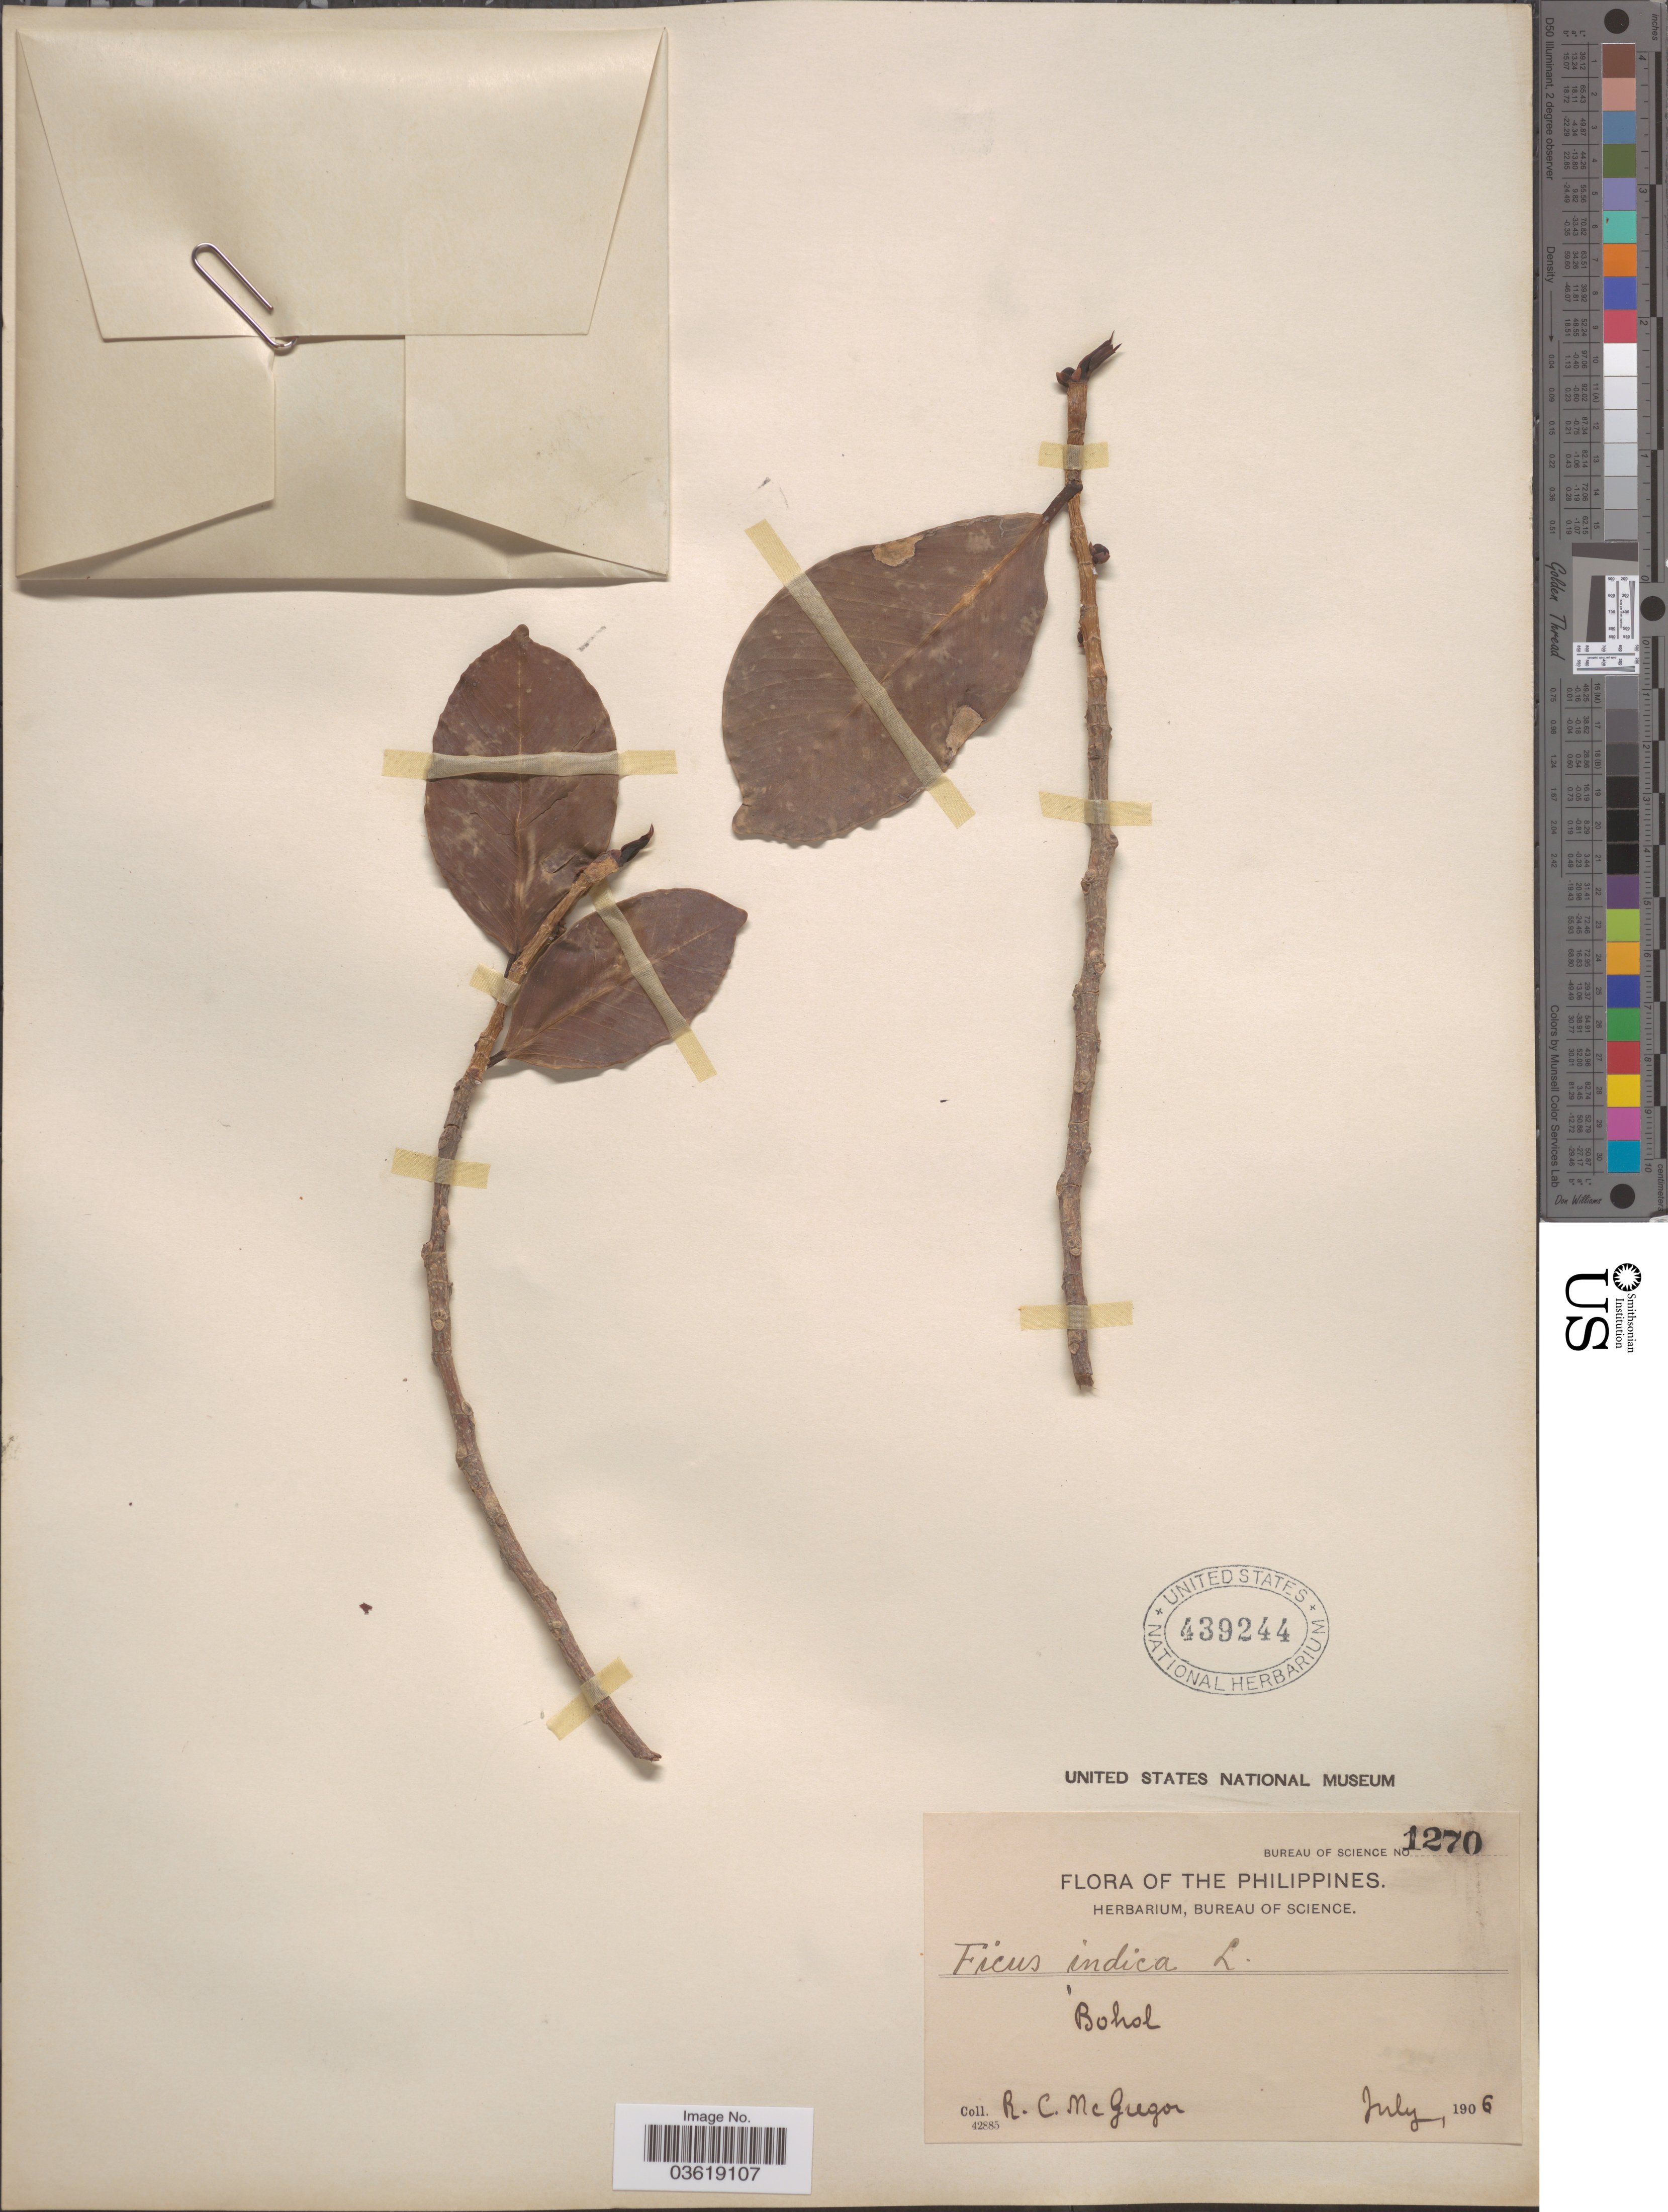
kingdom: Plantae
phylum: Tracheophyta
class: Magnoliopsida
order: Rosales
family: Moraceae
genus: Ficus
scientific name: Ficus indica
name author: L.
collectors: R. C. McGregor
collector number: Bureau of Science 1270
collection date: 1906-07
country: Philippines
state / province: Central Visayas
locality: Bohol.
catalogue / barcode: US 439244